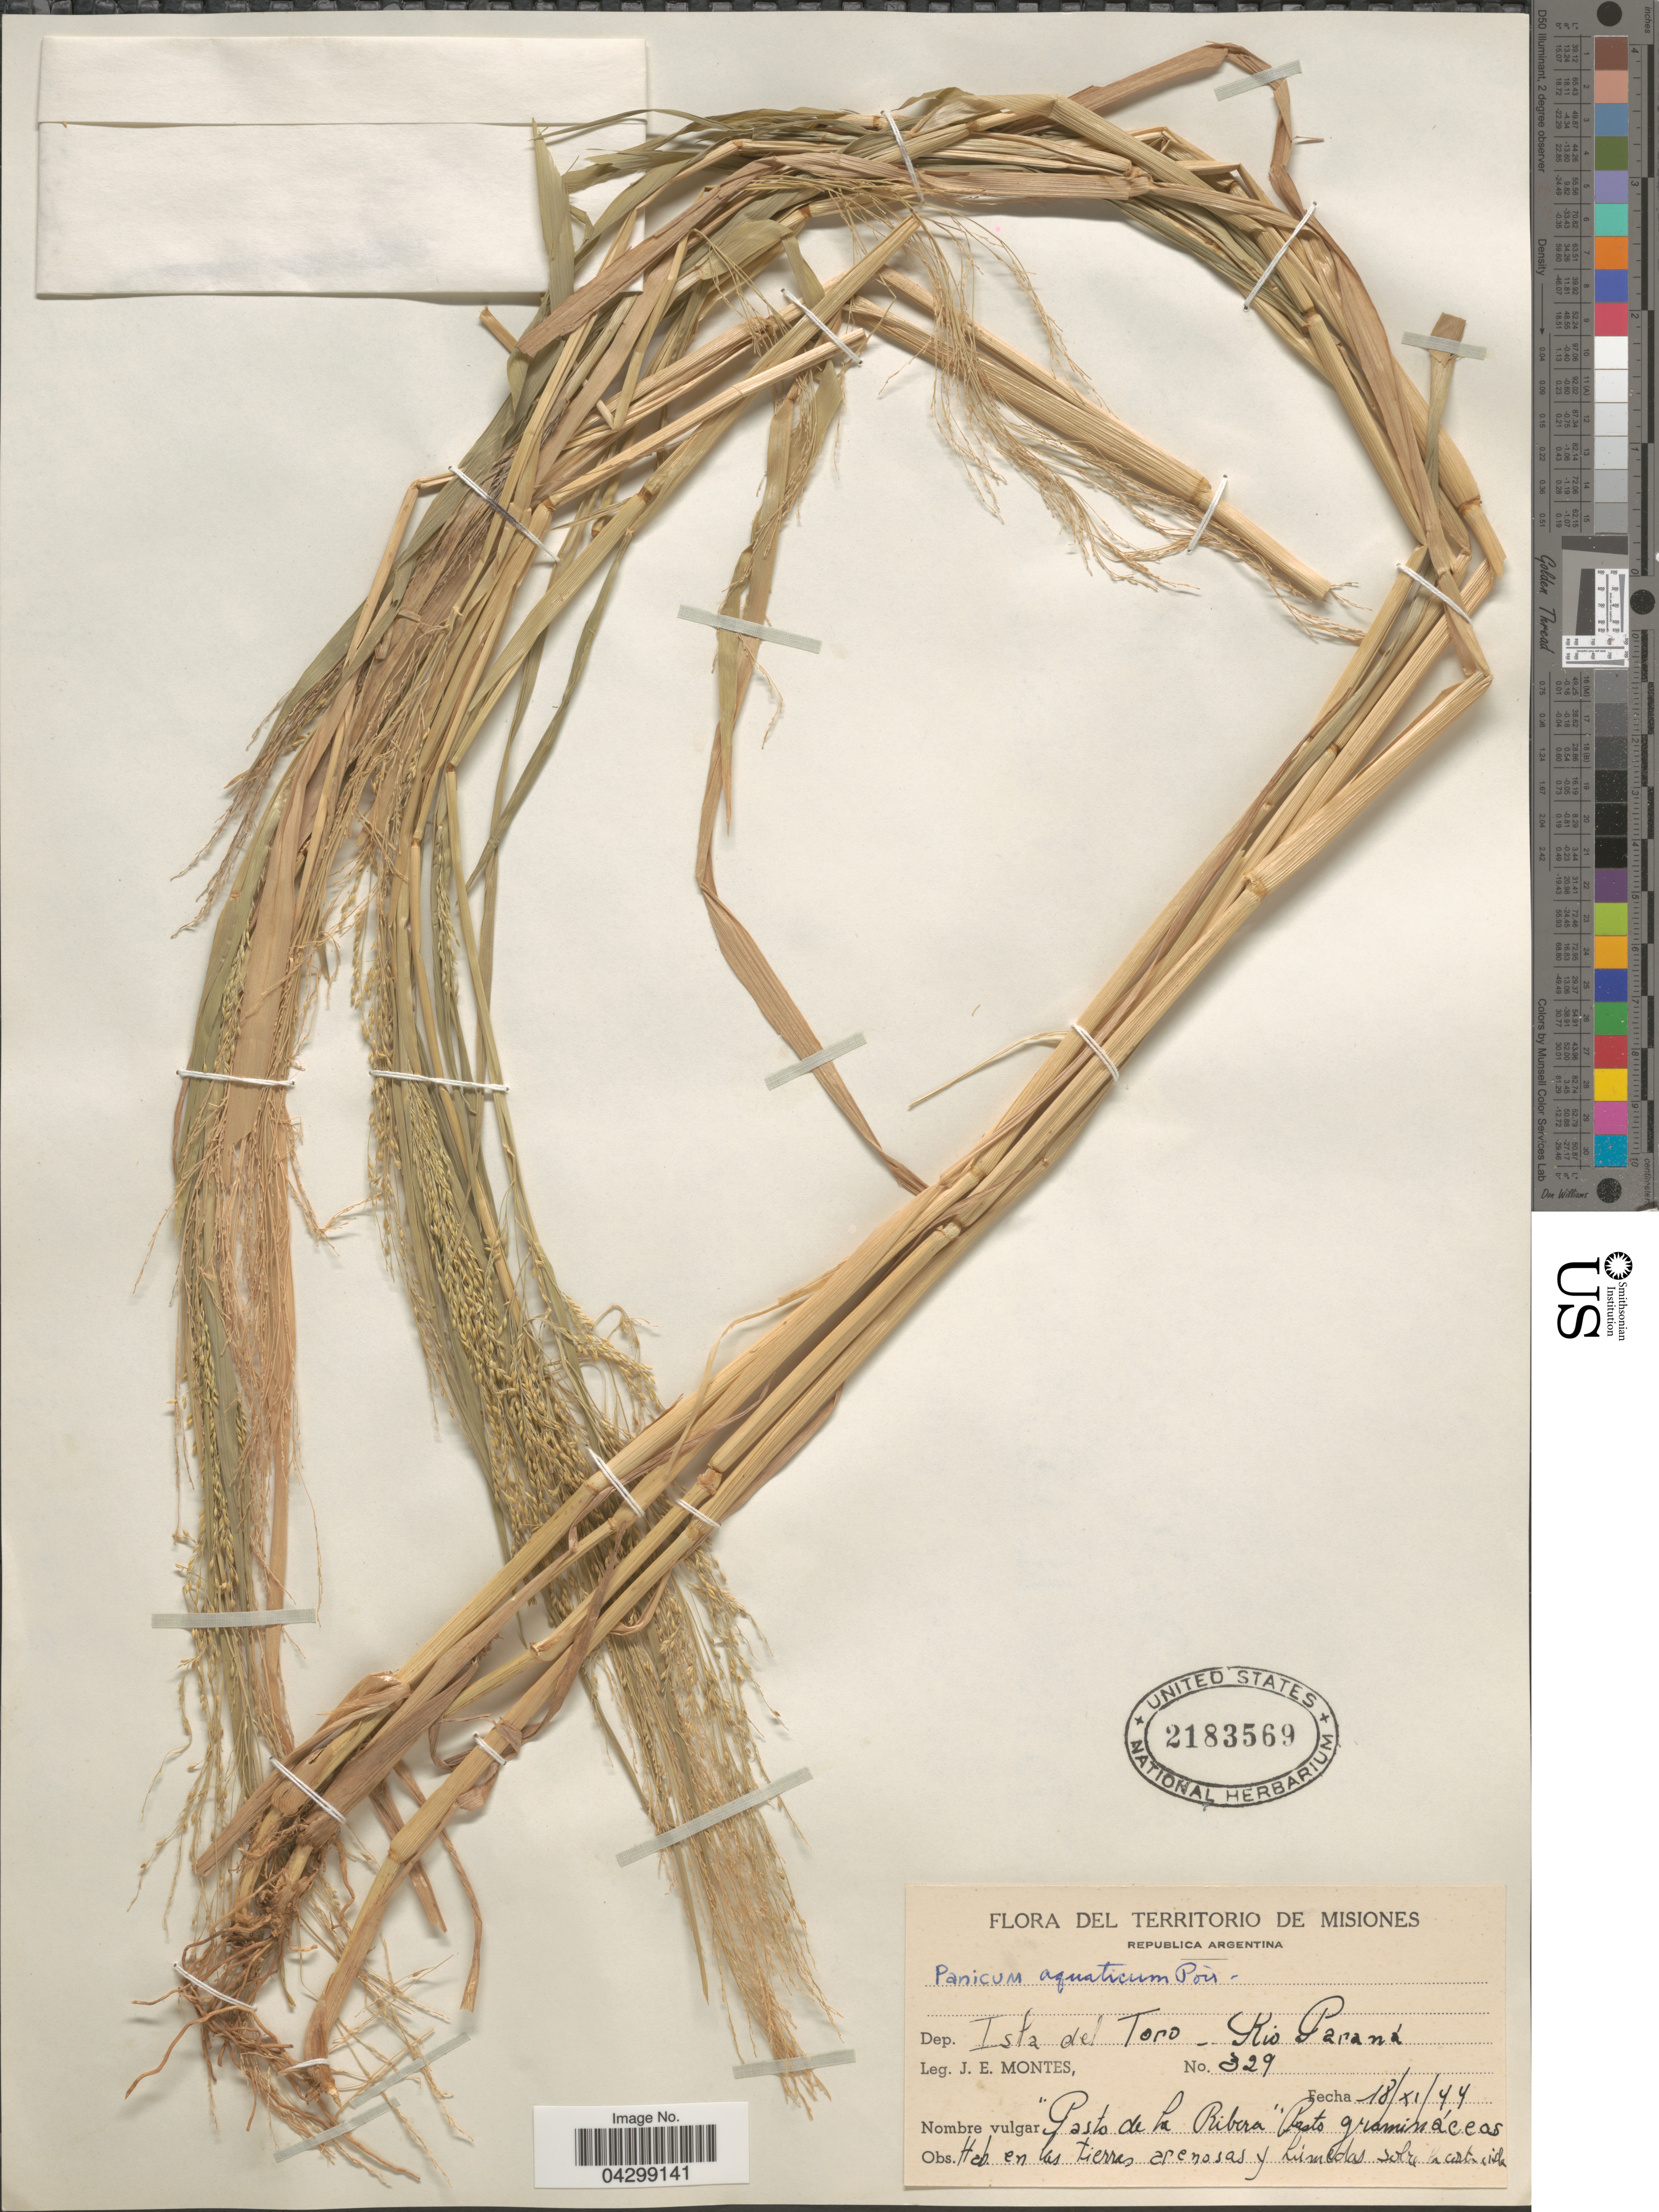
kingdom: Plantae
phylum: Tracheophyta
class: Liliopsida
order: Poales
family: Poaceae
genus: Panicum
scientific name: Panicum aquaticum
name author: Poir.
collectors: J. E. Montes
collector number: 329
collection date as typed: Transcribed d/m/y: 18/11/44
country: Argentina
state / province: Misiones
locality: Republica Argentina. Dep. Isla del Toro - Rio Paraná. "Pasto de la Ribera".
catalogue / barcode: US 2183569